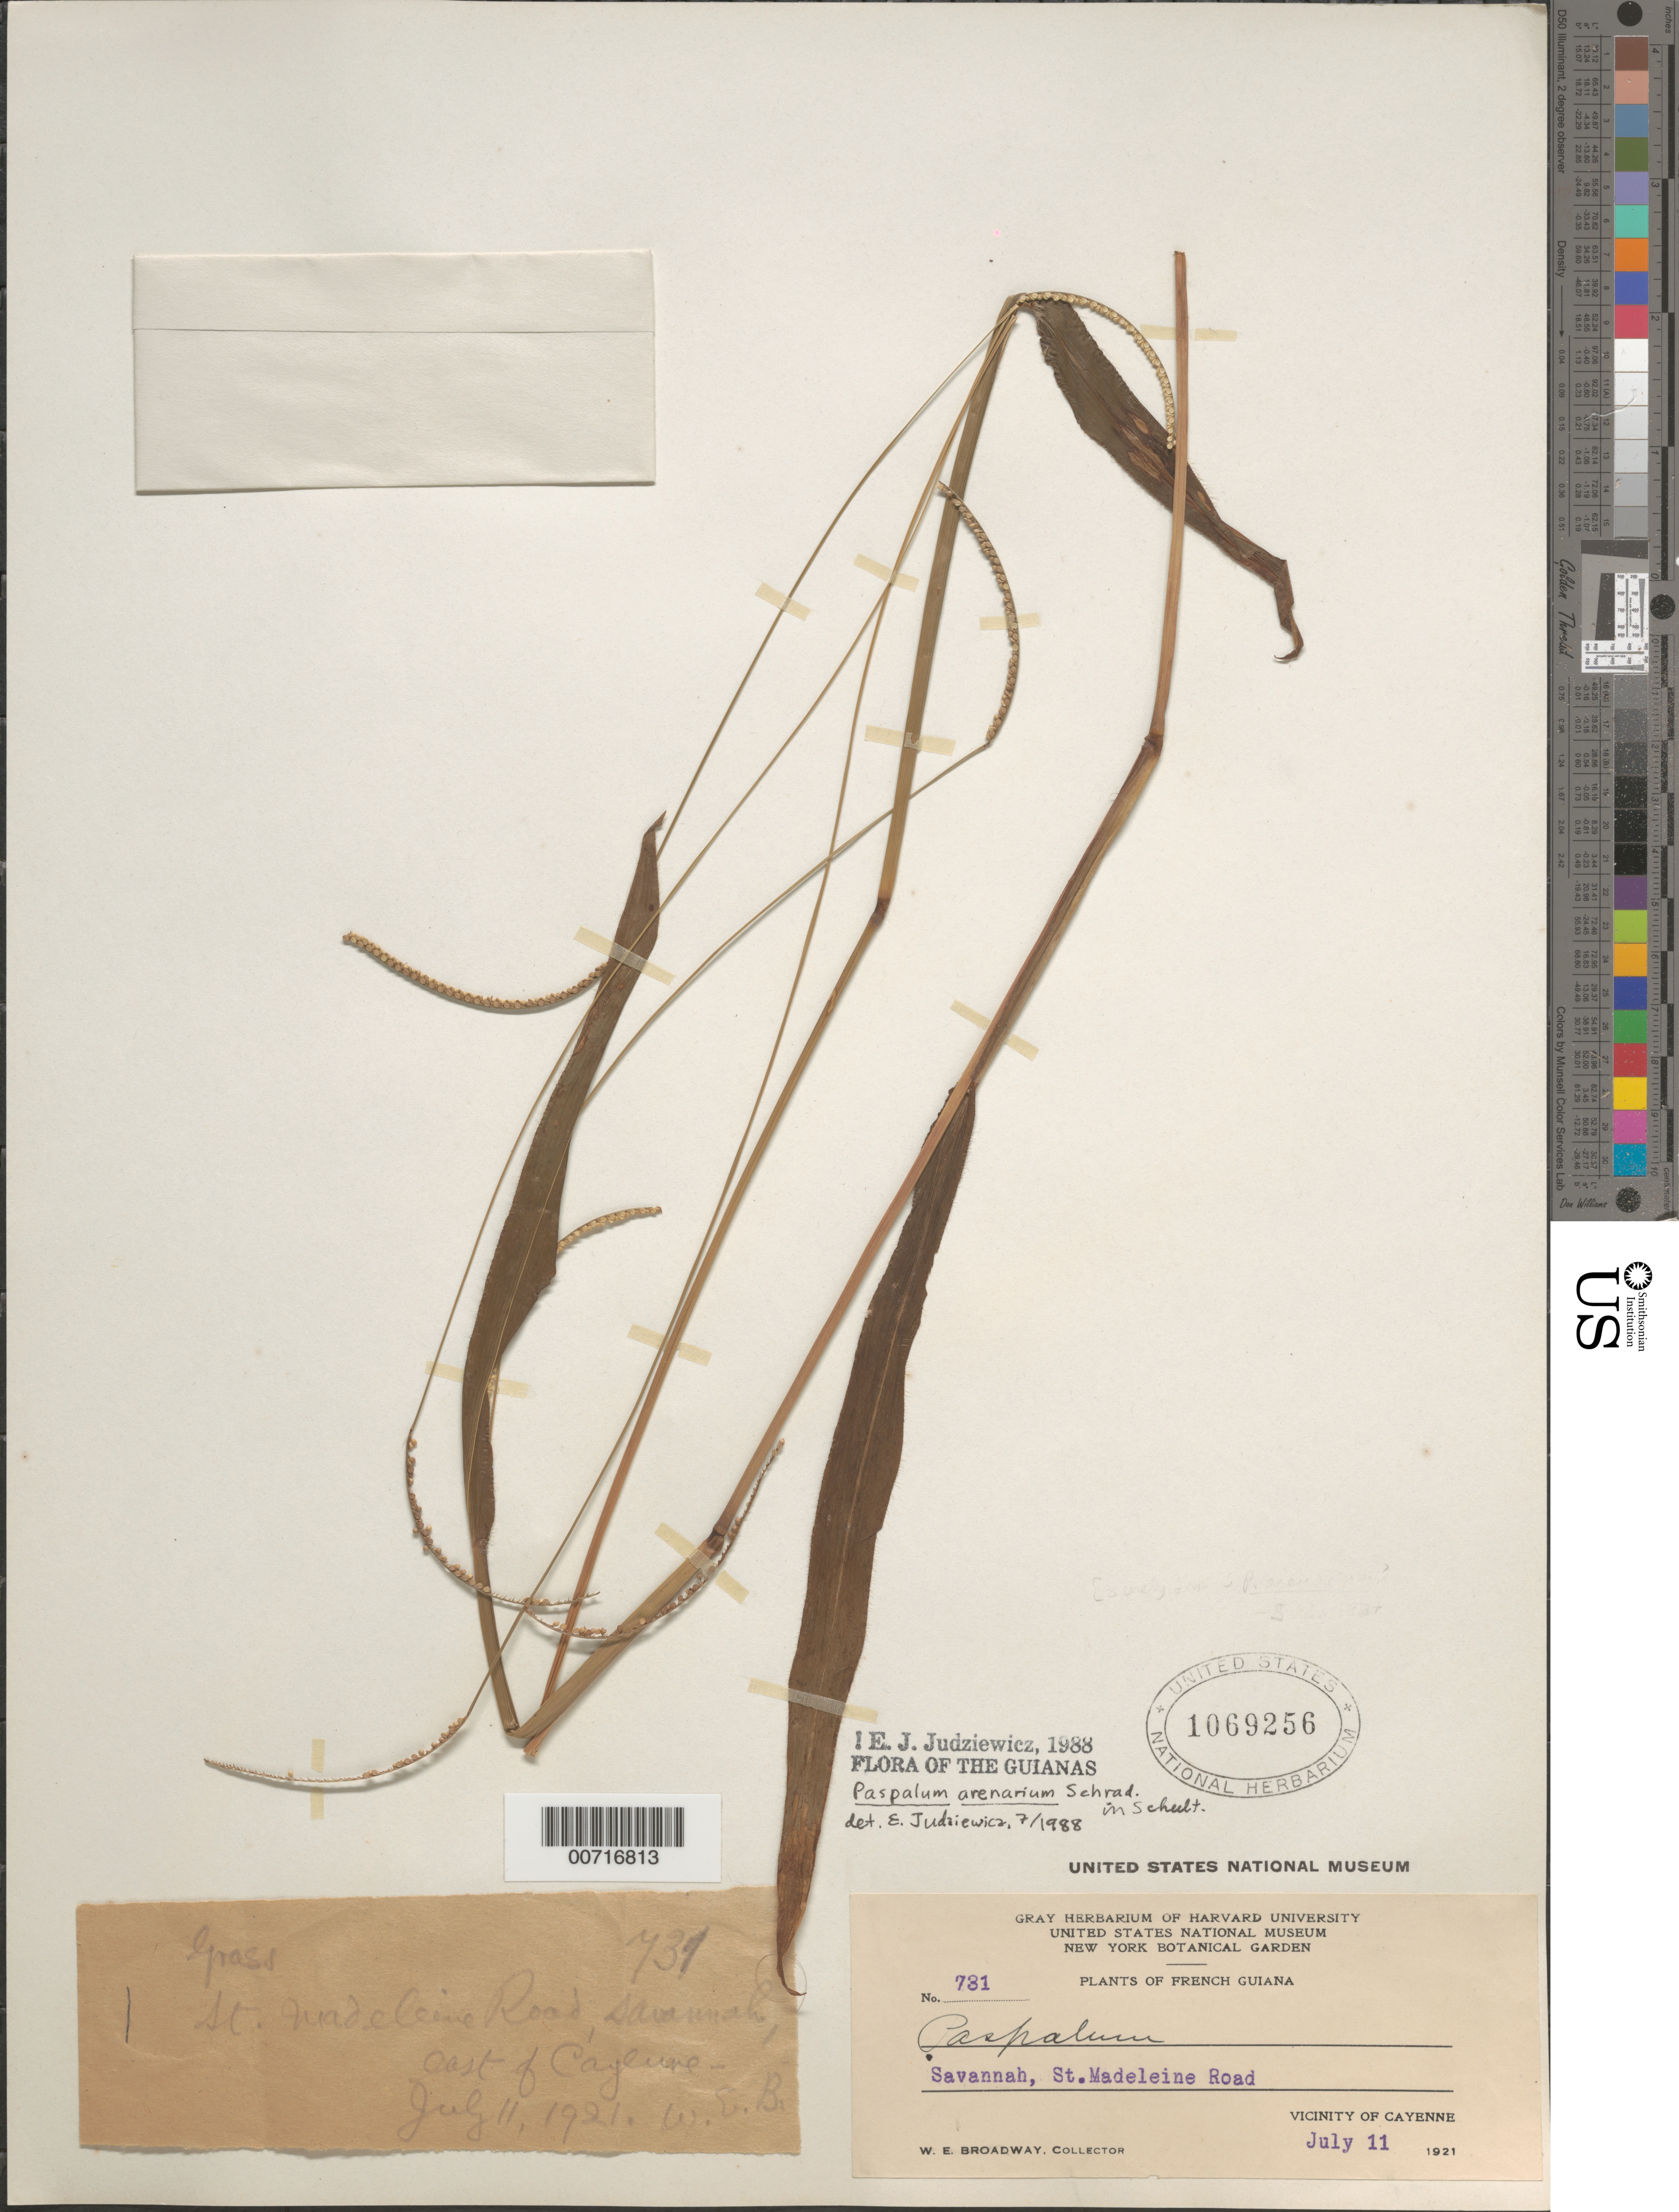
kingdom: Plantae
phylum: Tracheophyta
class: Liliopsida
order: Poales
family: Poaceae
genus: Paspalum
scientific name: Paspalum arenarium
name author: Schrad.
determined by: Judziewicz, E. J.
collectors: W. E. Broadway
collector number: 731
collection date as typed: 11-Jul-21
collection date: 1921-07-11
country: French Guiana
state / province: Cayenne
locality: Cayenne, vic., St. Madeleine Road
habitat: Savanna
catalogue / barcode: US 1069256